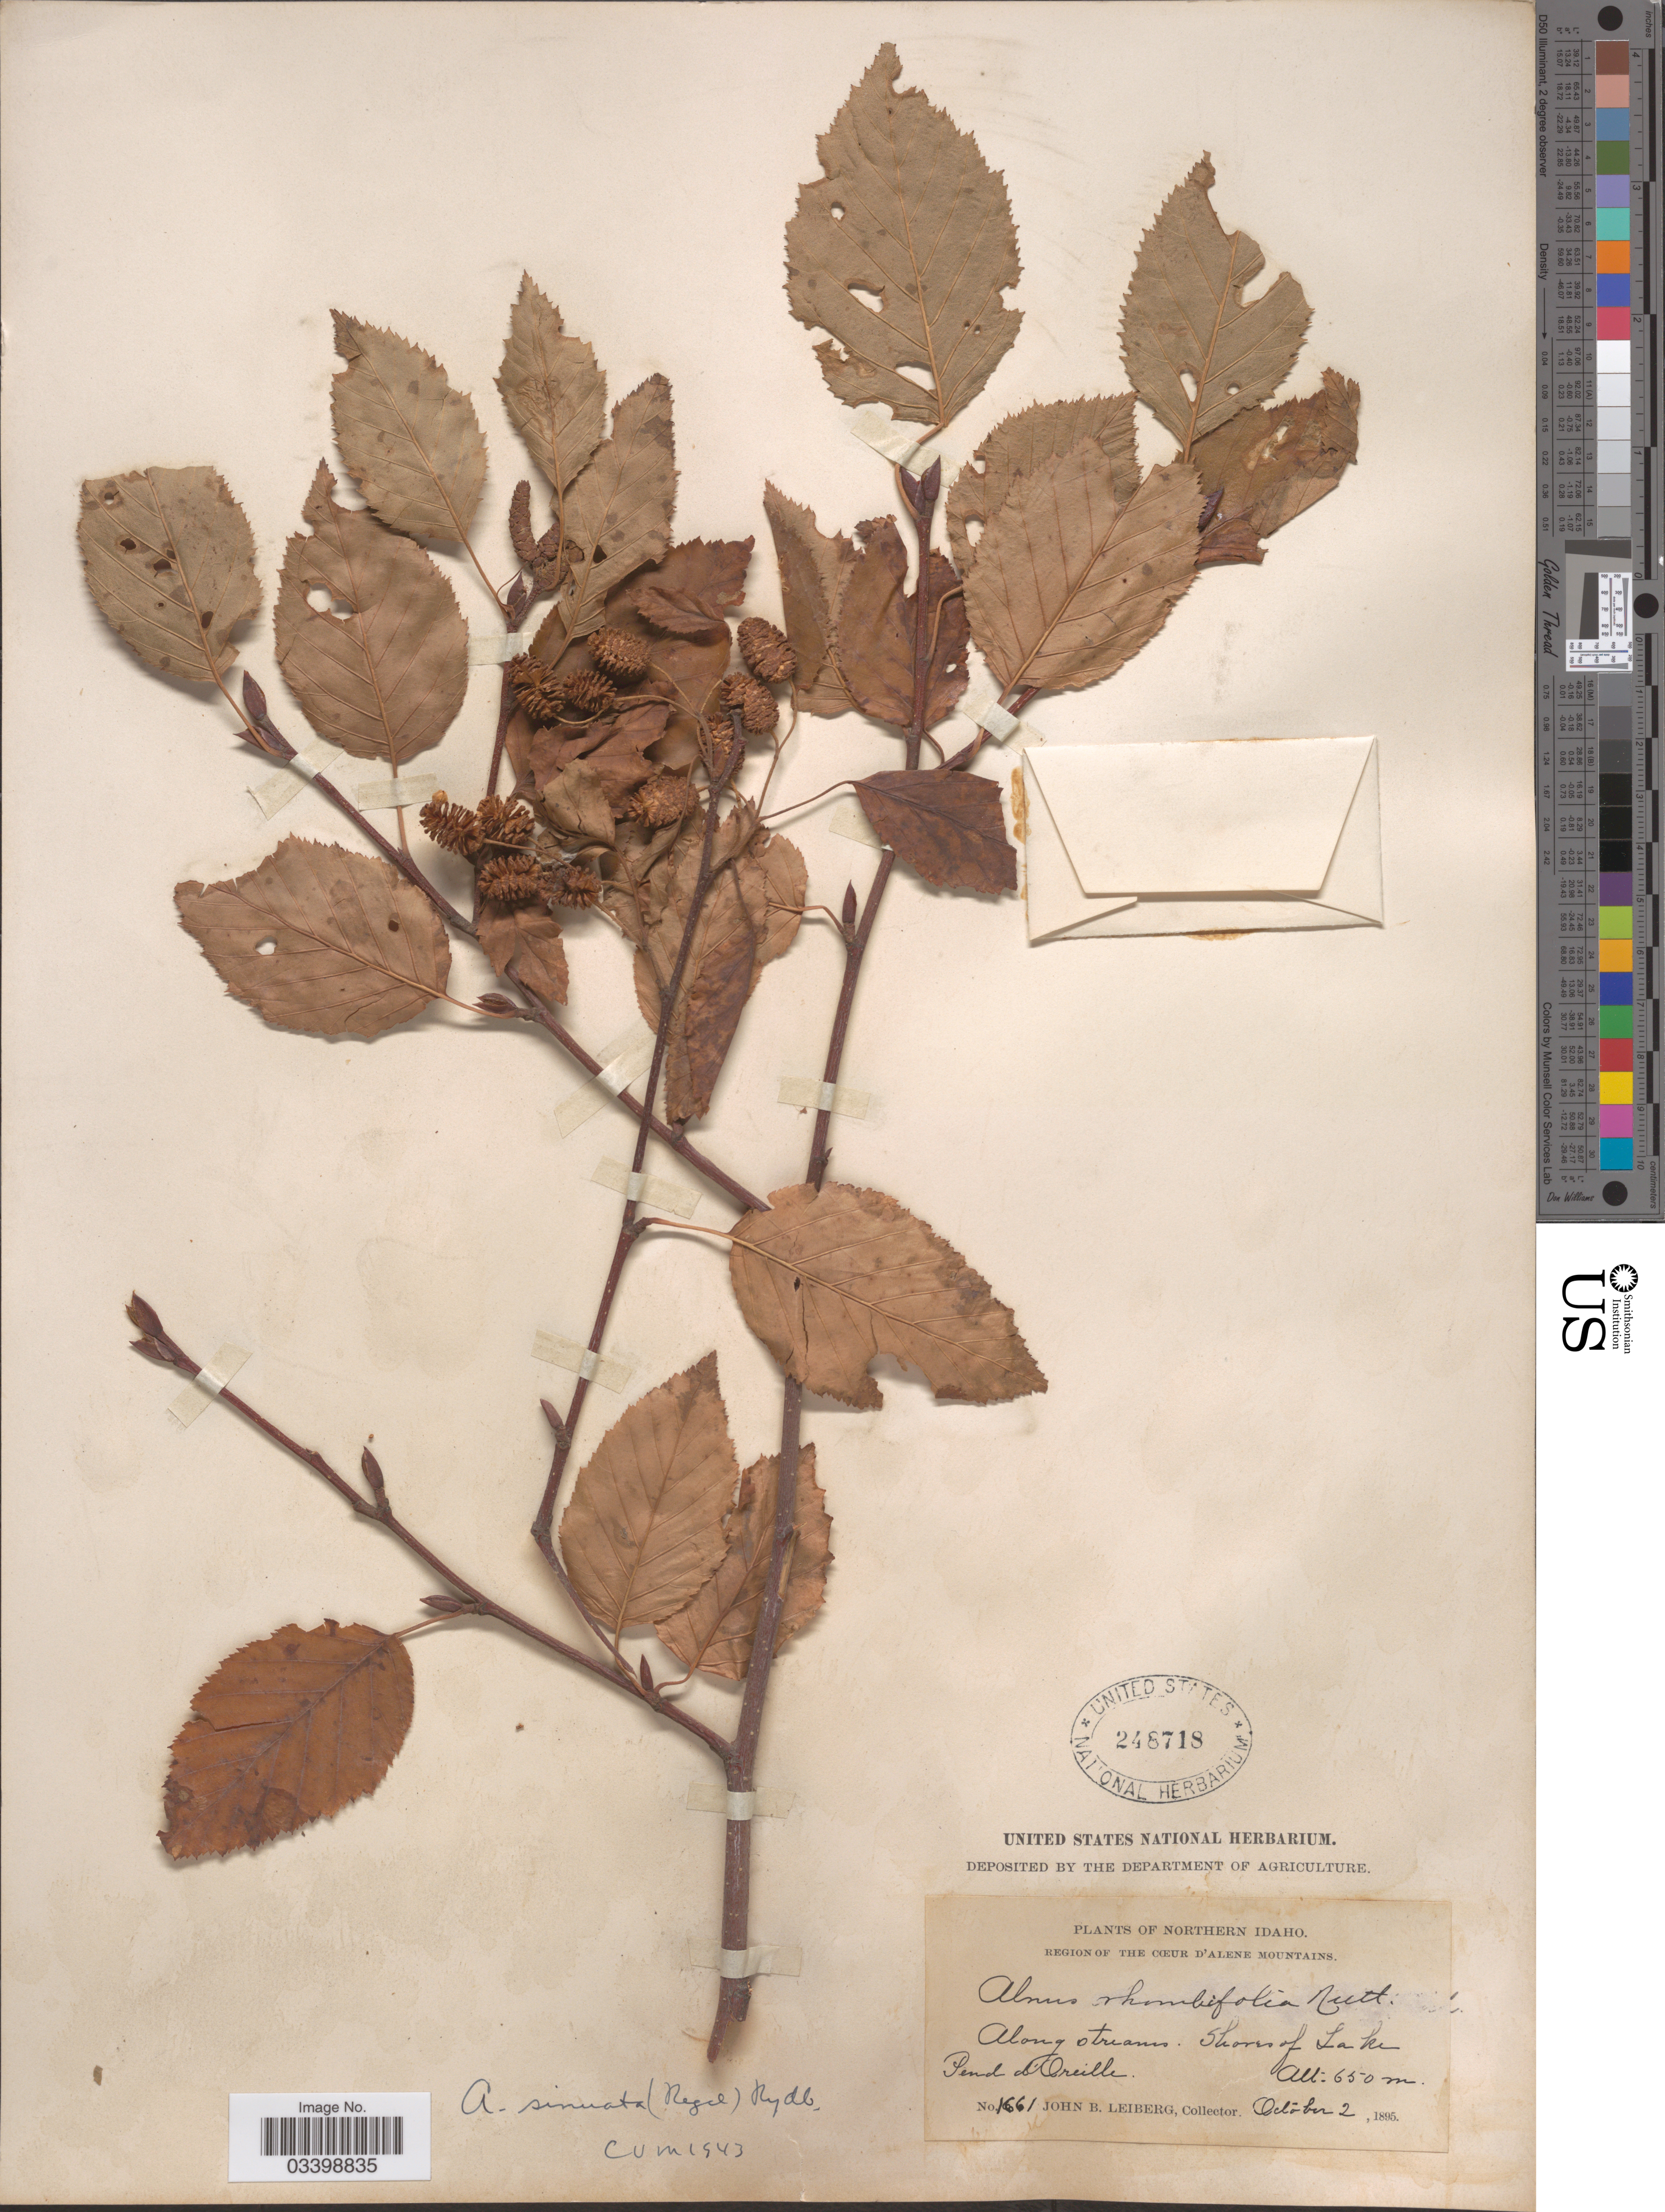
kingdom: Plantae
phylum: Tracheophyta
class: Magnoliopsida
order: Fagales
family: Betulaceae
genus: Alnus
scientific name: Alnus viridis subsp. sinuata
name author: Regel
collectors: J. B. Leiberg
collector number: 1661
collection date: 1895-10-02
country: United States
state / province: Idaho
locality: Northern Idaho. Region of The Coeur D'Alene Mountains. Along streams. Shores of Lake Pend d'Oreille.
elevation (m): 650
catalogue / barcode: US 248718